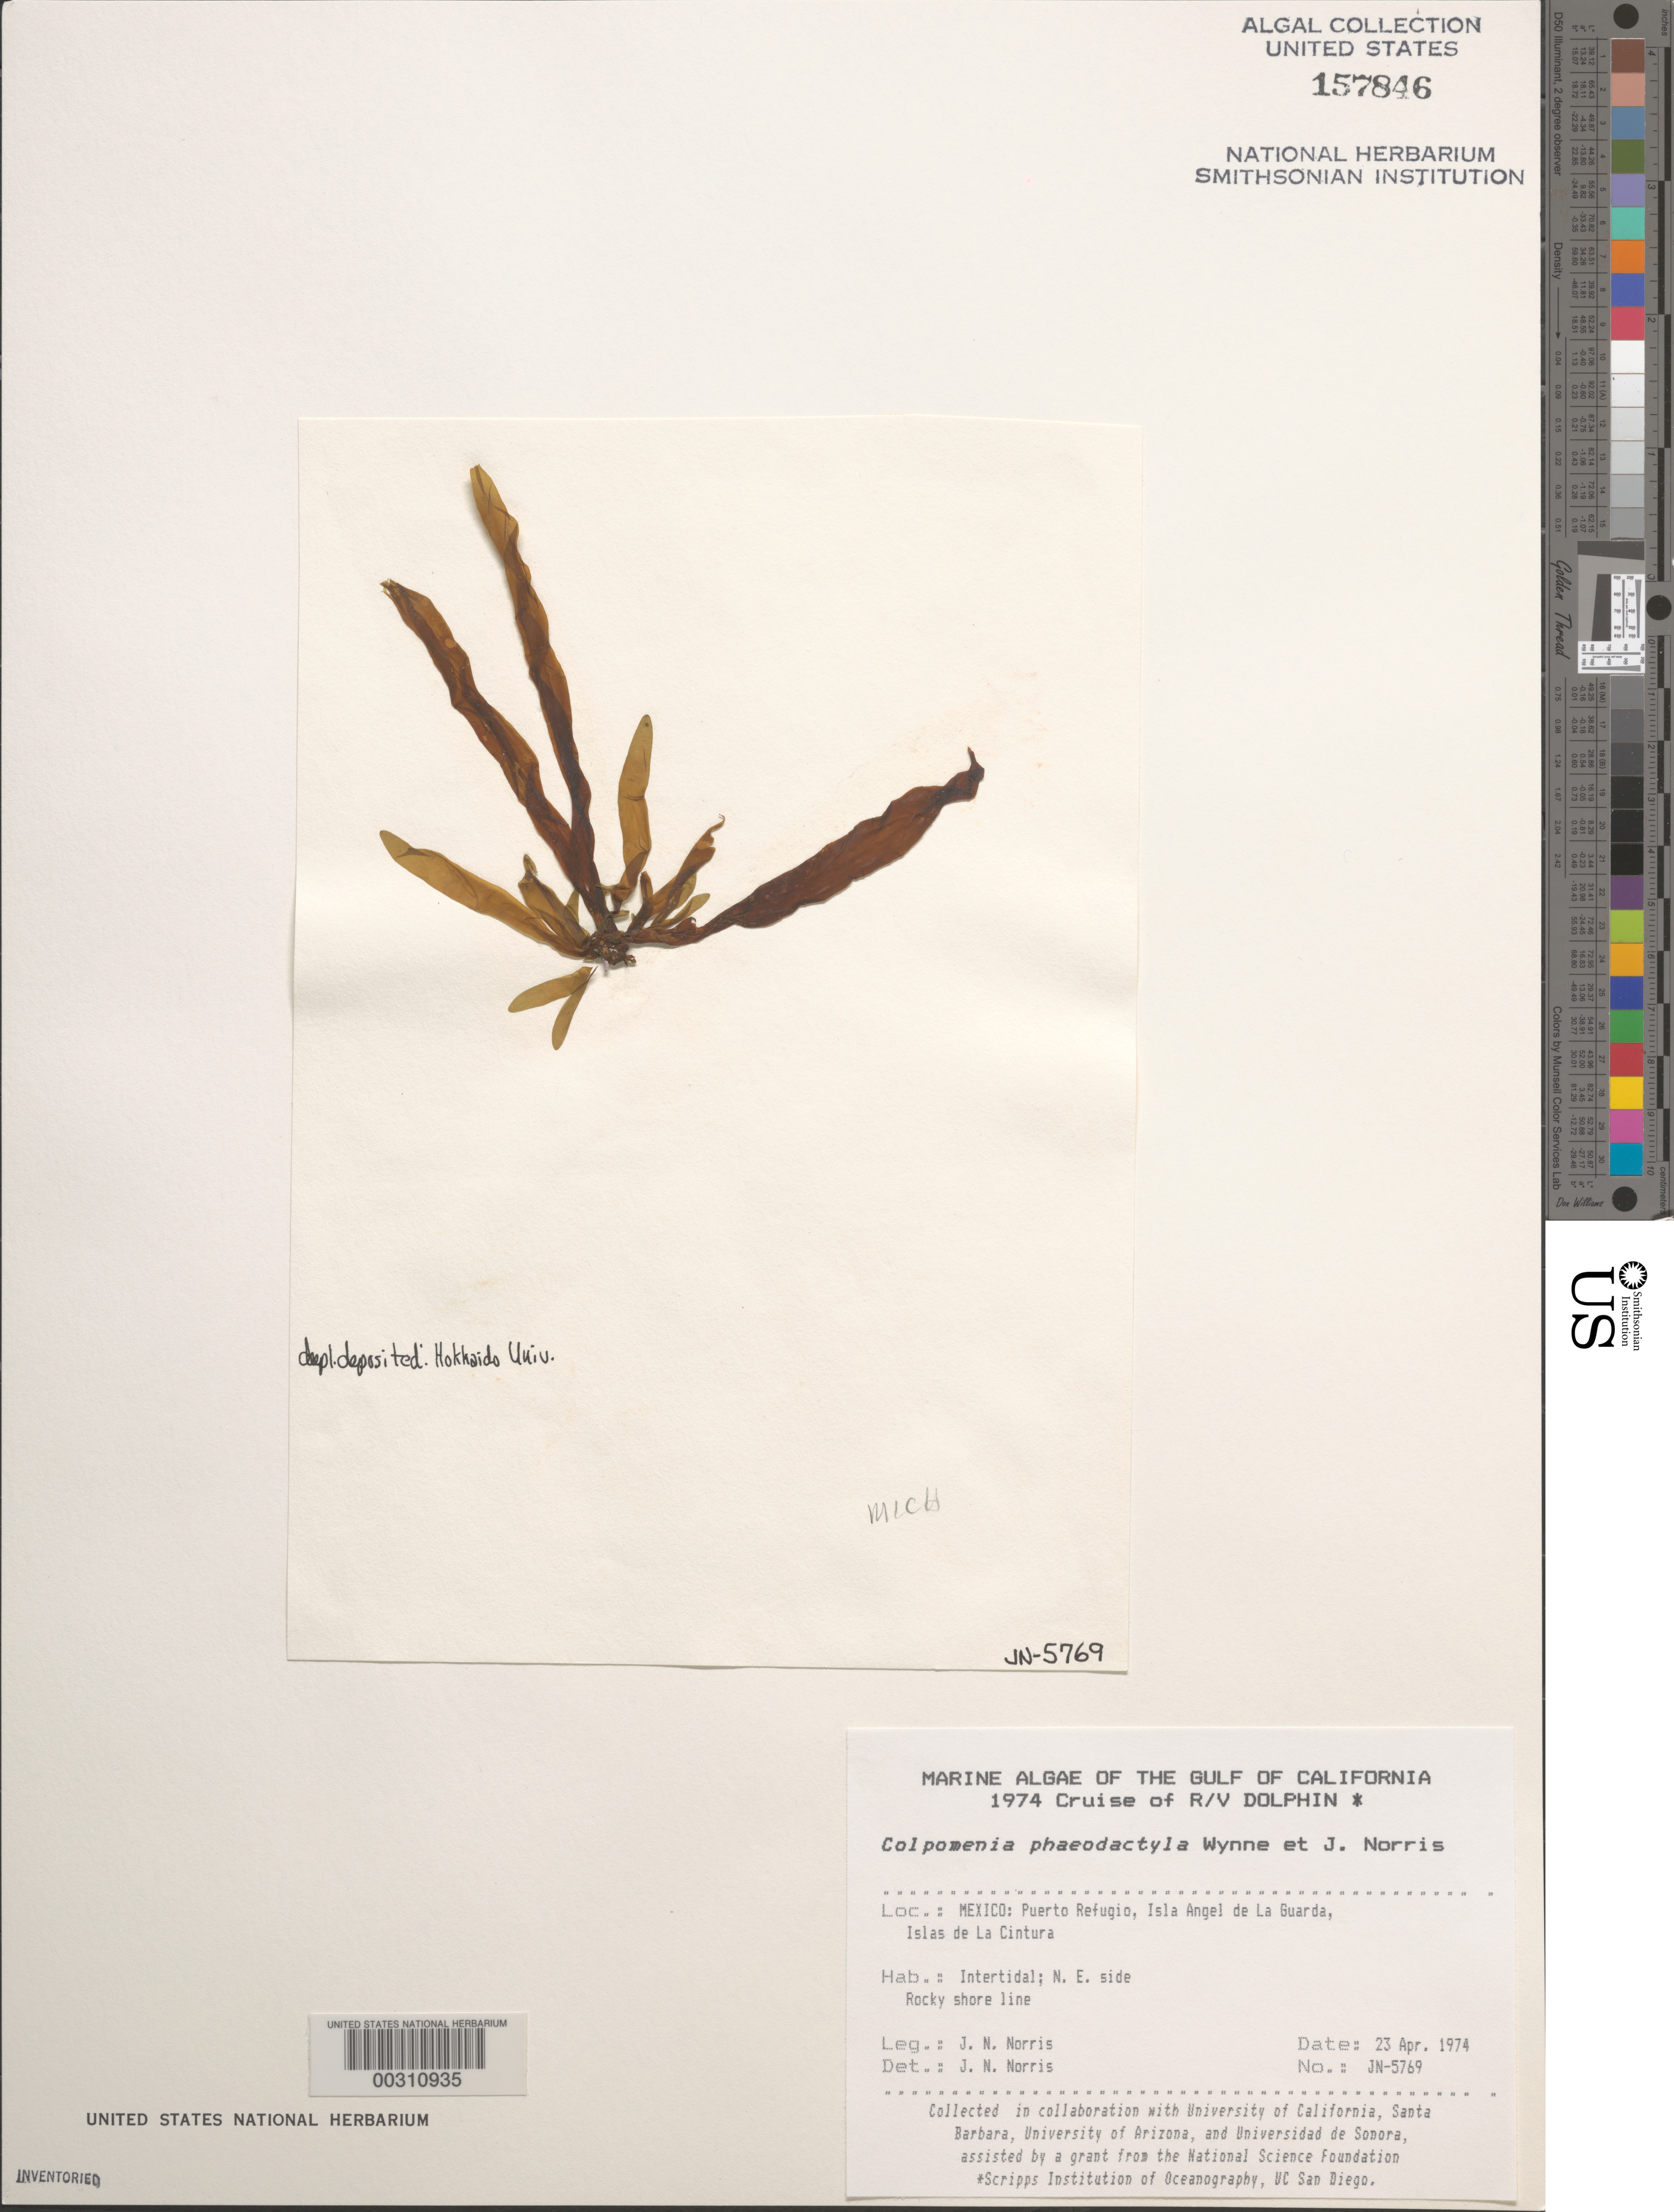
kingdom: Chromista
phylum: Ochrophyta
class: Phaeophyceae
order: Scytosiphonales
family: Scytosiphonaceae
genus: Dactylosiphon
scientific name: Dactylosiphon durvillei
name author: (Bory) Santiañez et al.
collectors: J. N. Norris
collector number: JN-5769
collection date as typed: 23 Apr 1974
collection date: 1974-04-23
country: Mexico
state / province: Baja California Norte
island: Isla Angel de la Guarda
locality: Puerto Refugio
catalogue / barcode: US 157846